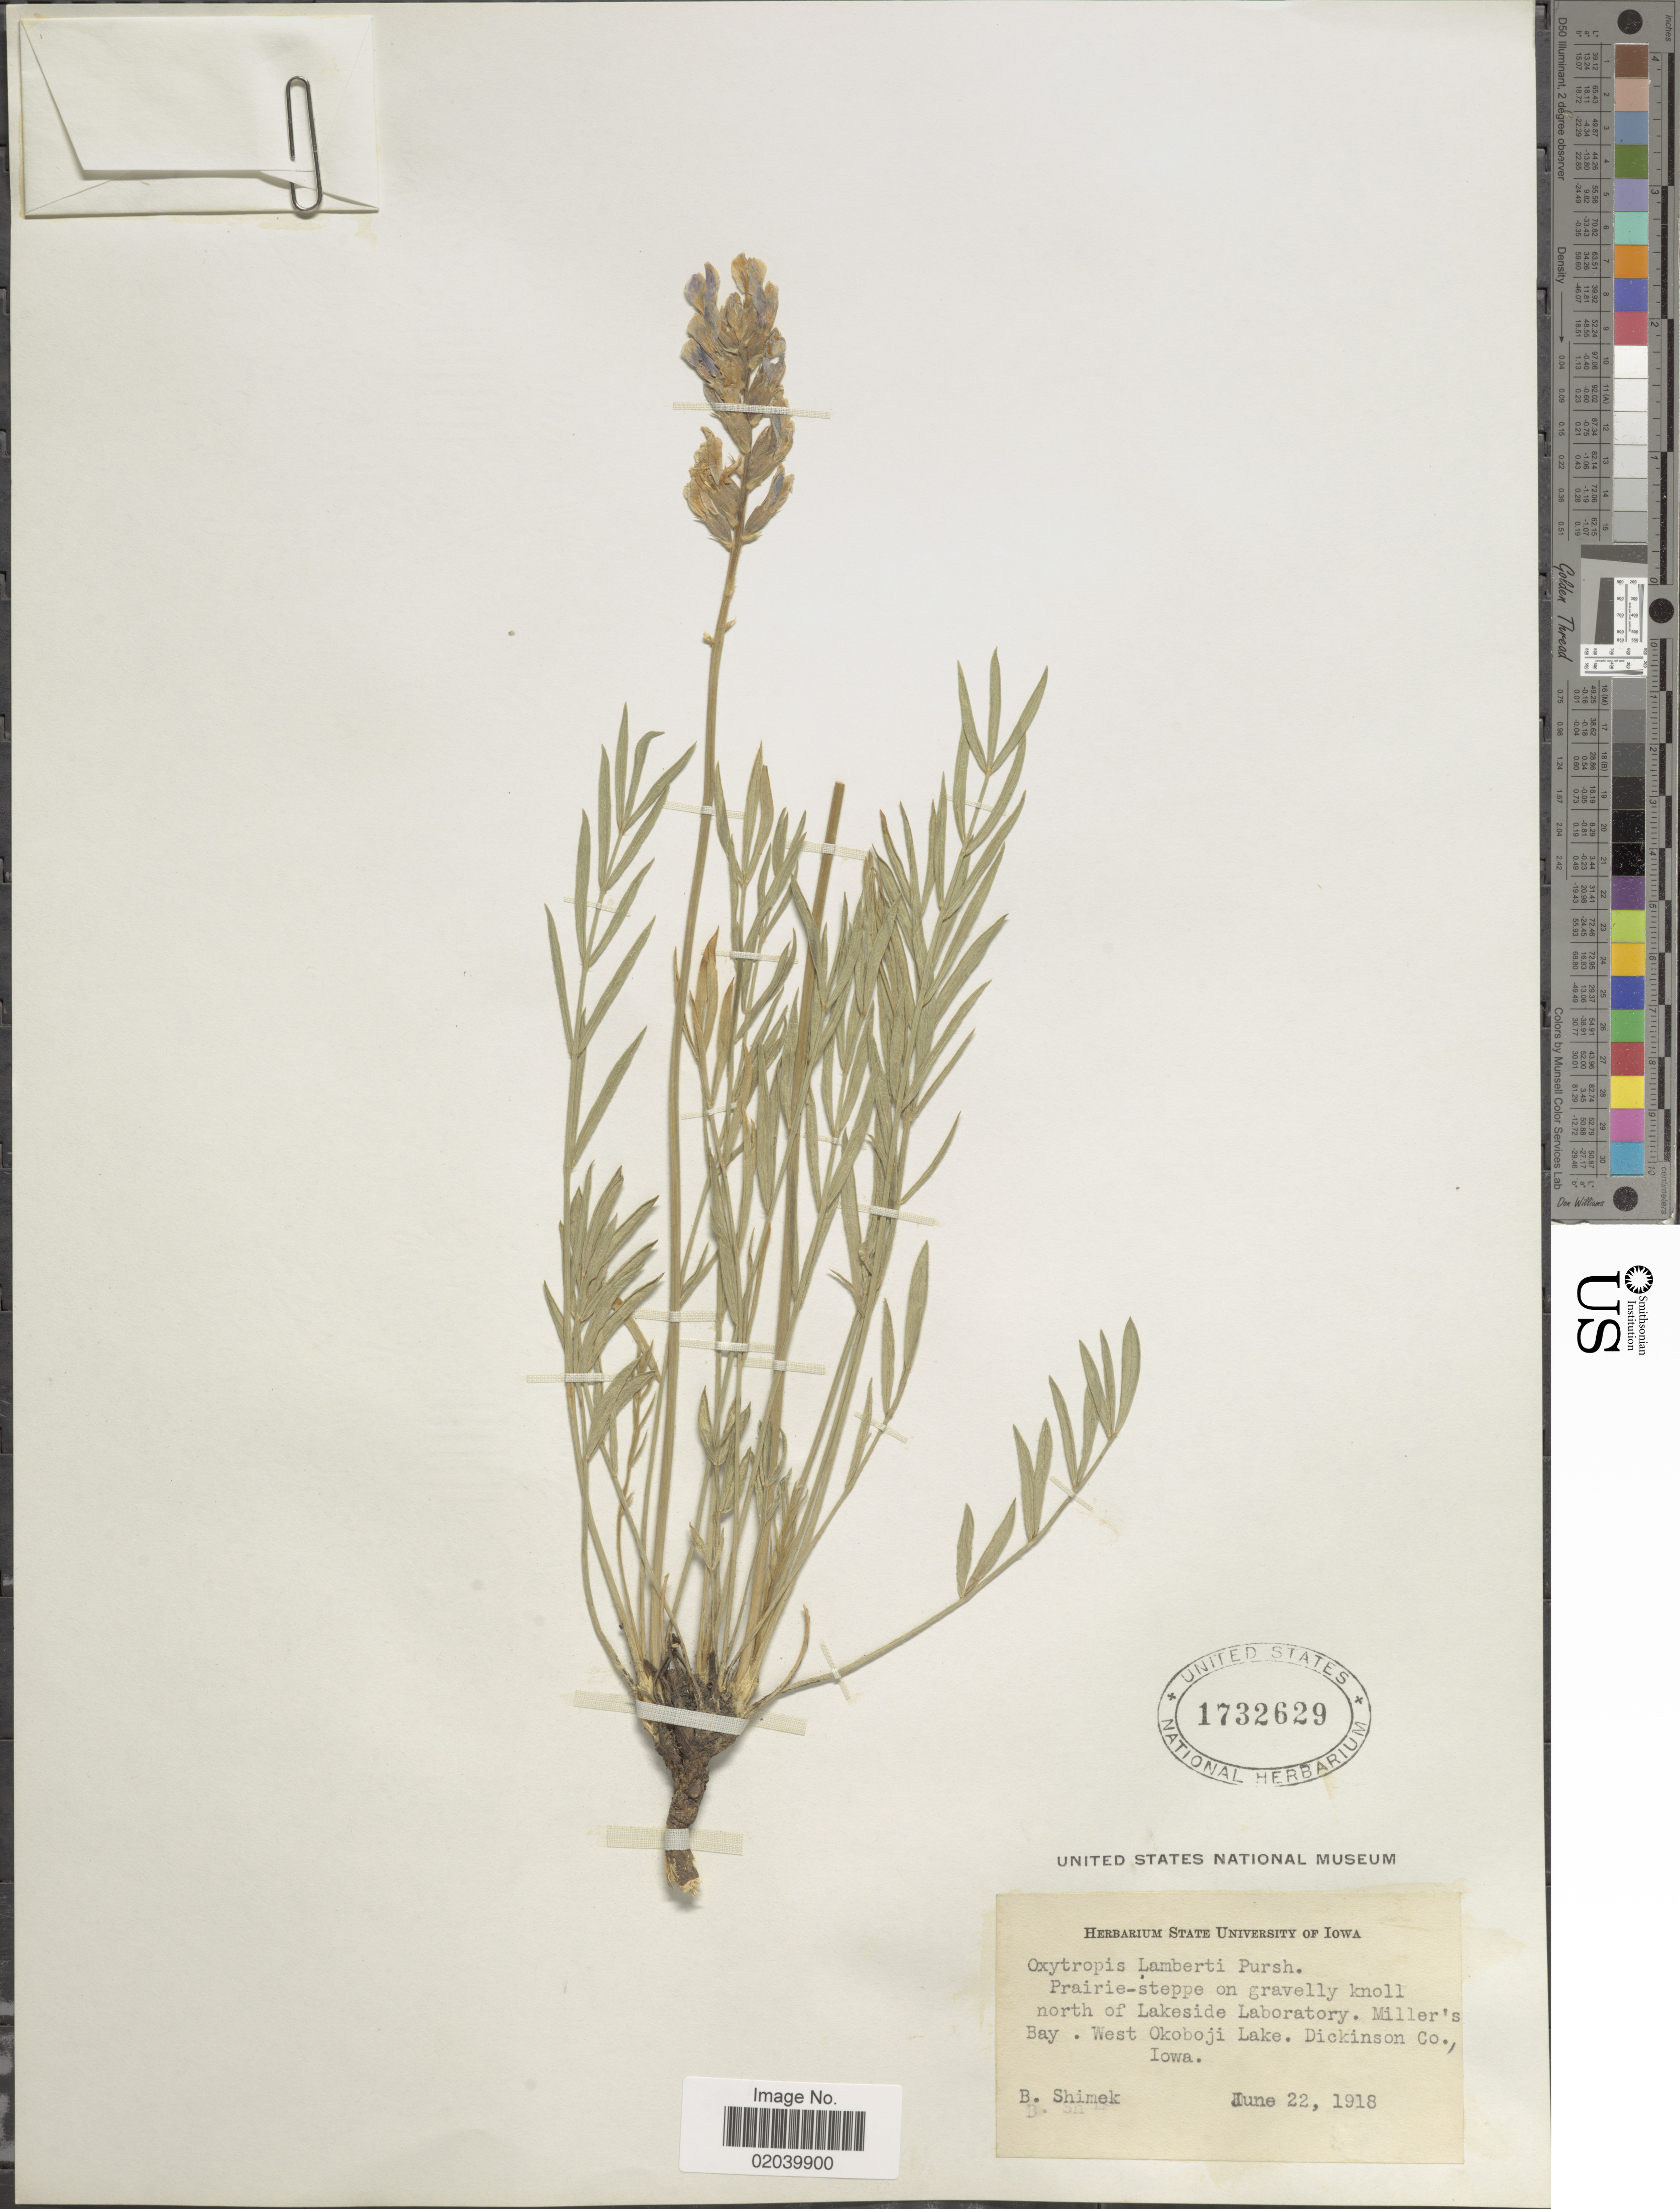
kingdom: Plantae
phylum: Tracheophyta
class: Magnoliopsida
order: Fabales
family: Fabaceae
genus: Oxytropis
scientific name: Oxytropis lambertii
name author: Pursh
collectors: B. Shimek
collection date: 1918-06-22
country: United States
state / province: Iowa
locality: Prairie-steppe on gravelly knoll north of Lakeside Laboratory. Miller's Bay. West Okoboji Lake. Dickinson Co.,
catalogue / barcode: US 1732629